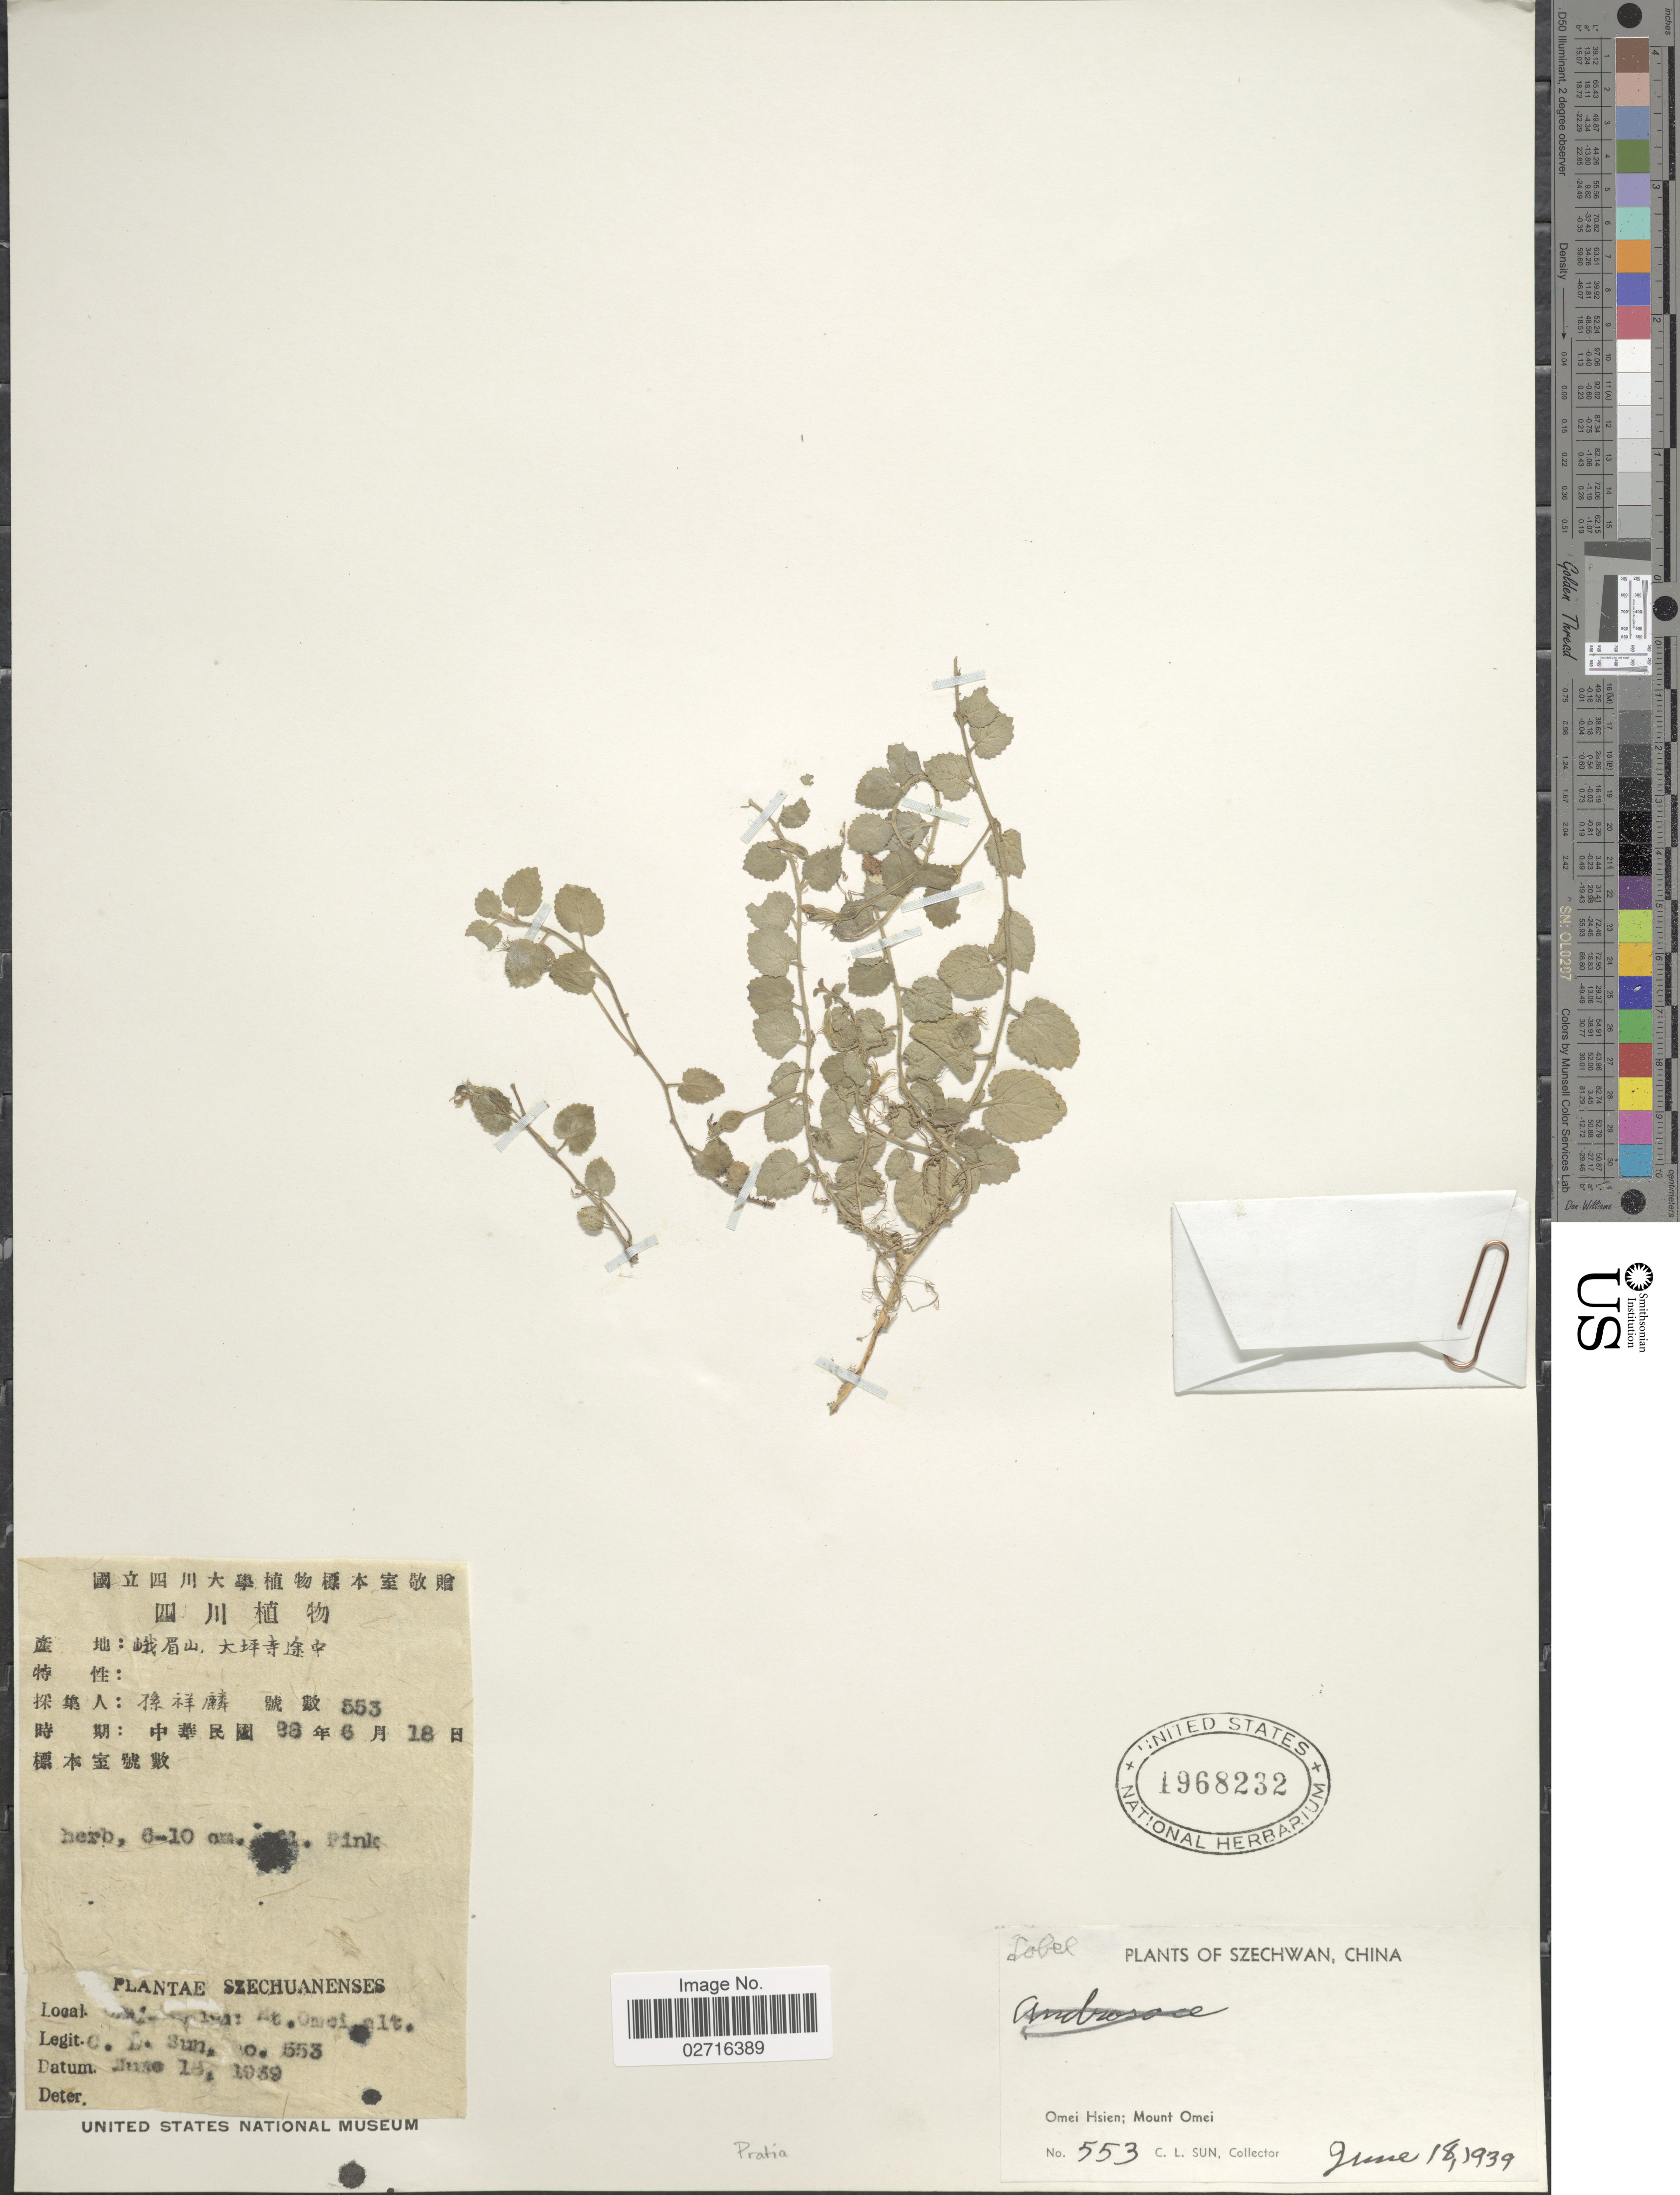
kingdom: Plantae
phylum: Tracheophyta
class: Magnoliopsida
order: Asterales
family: Campanulaceae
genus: Pratia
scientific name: Pratia nummularia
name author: (Lam.) A. Braun & Asch.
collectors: C. Sun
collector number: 553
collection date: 1939-06-18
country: China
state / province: Sichuan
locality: Szechwan, Omei Hsien; Mount Omei.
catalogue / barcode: US 1968232